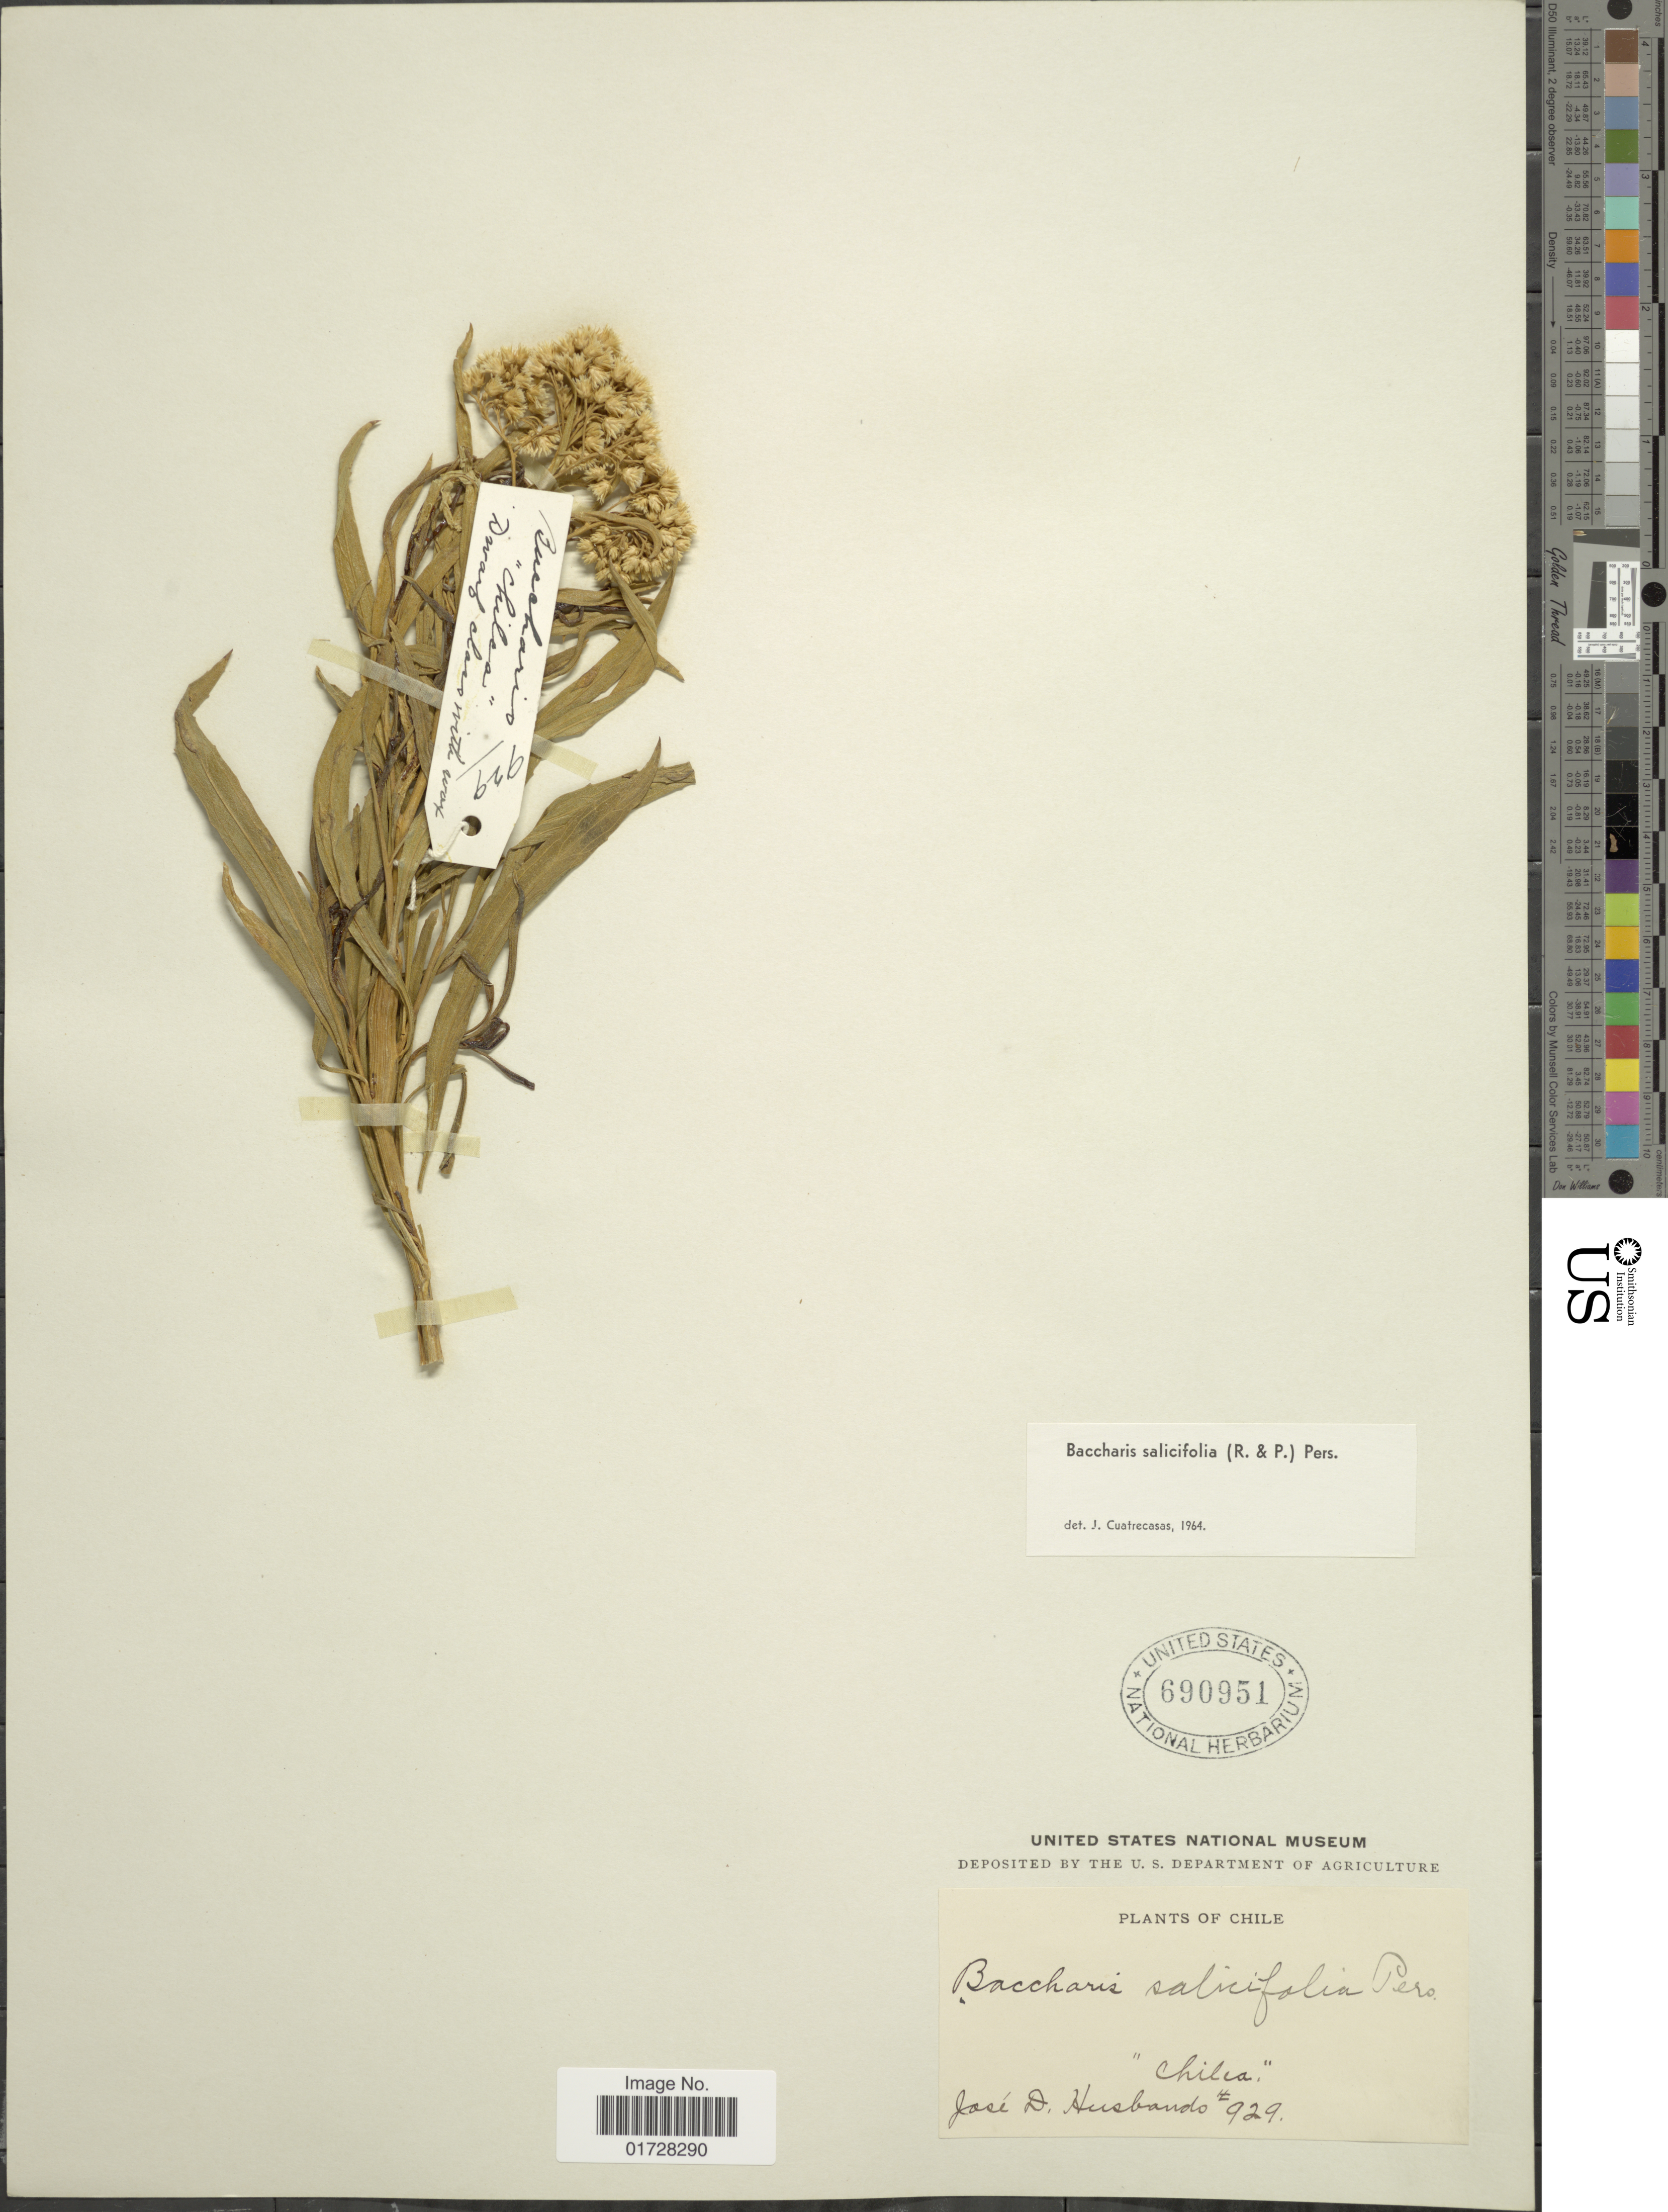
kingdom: Plantae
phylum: Tracheophyta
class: Magnoliopsida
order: Asterales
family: Asteraceae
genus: Baccharis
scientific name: Baccharis salicifolia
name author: (Ruiz & Pav.) Pers.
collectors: J. Husbands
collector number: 929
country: Chile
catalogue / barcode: US 690951